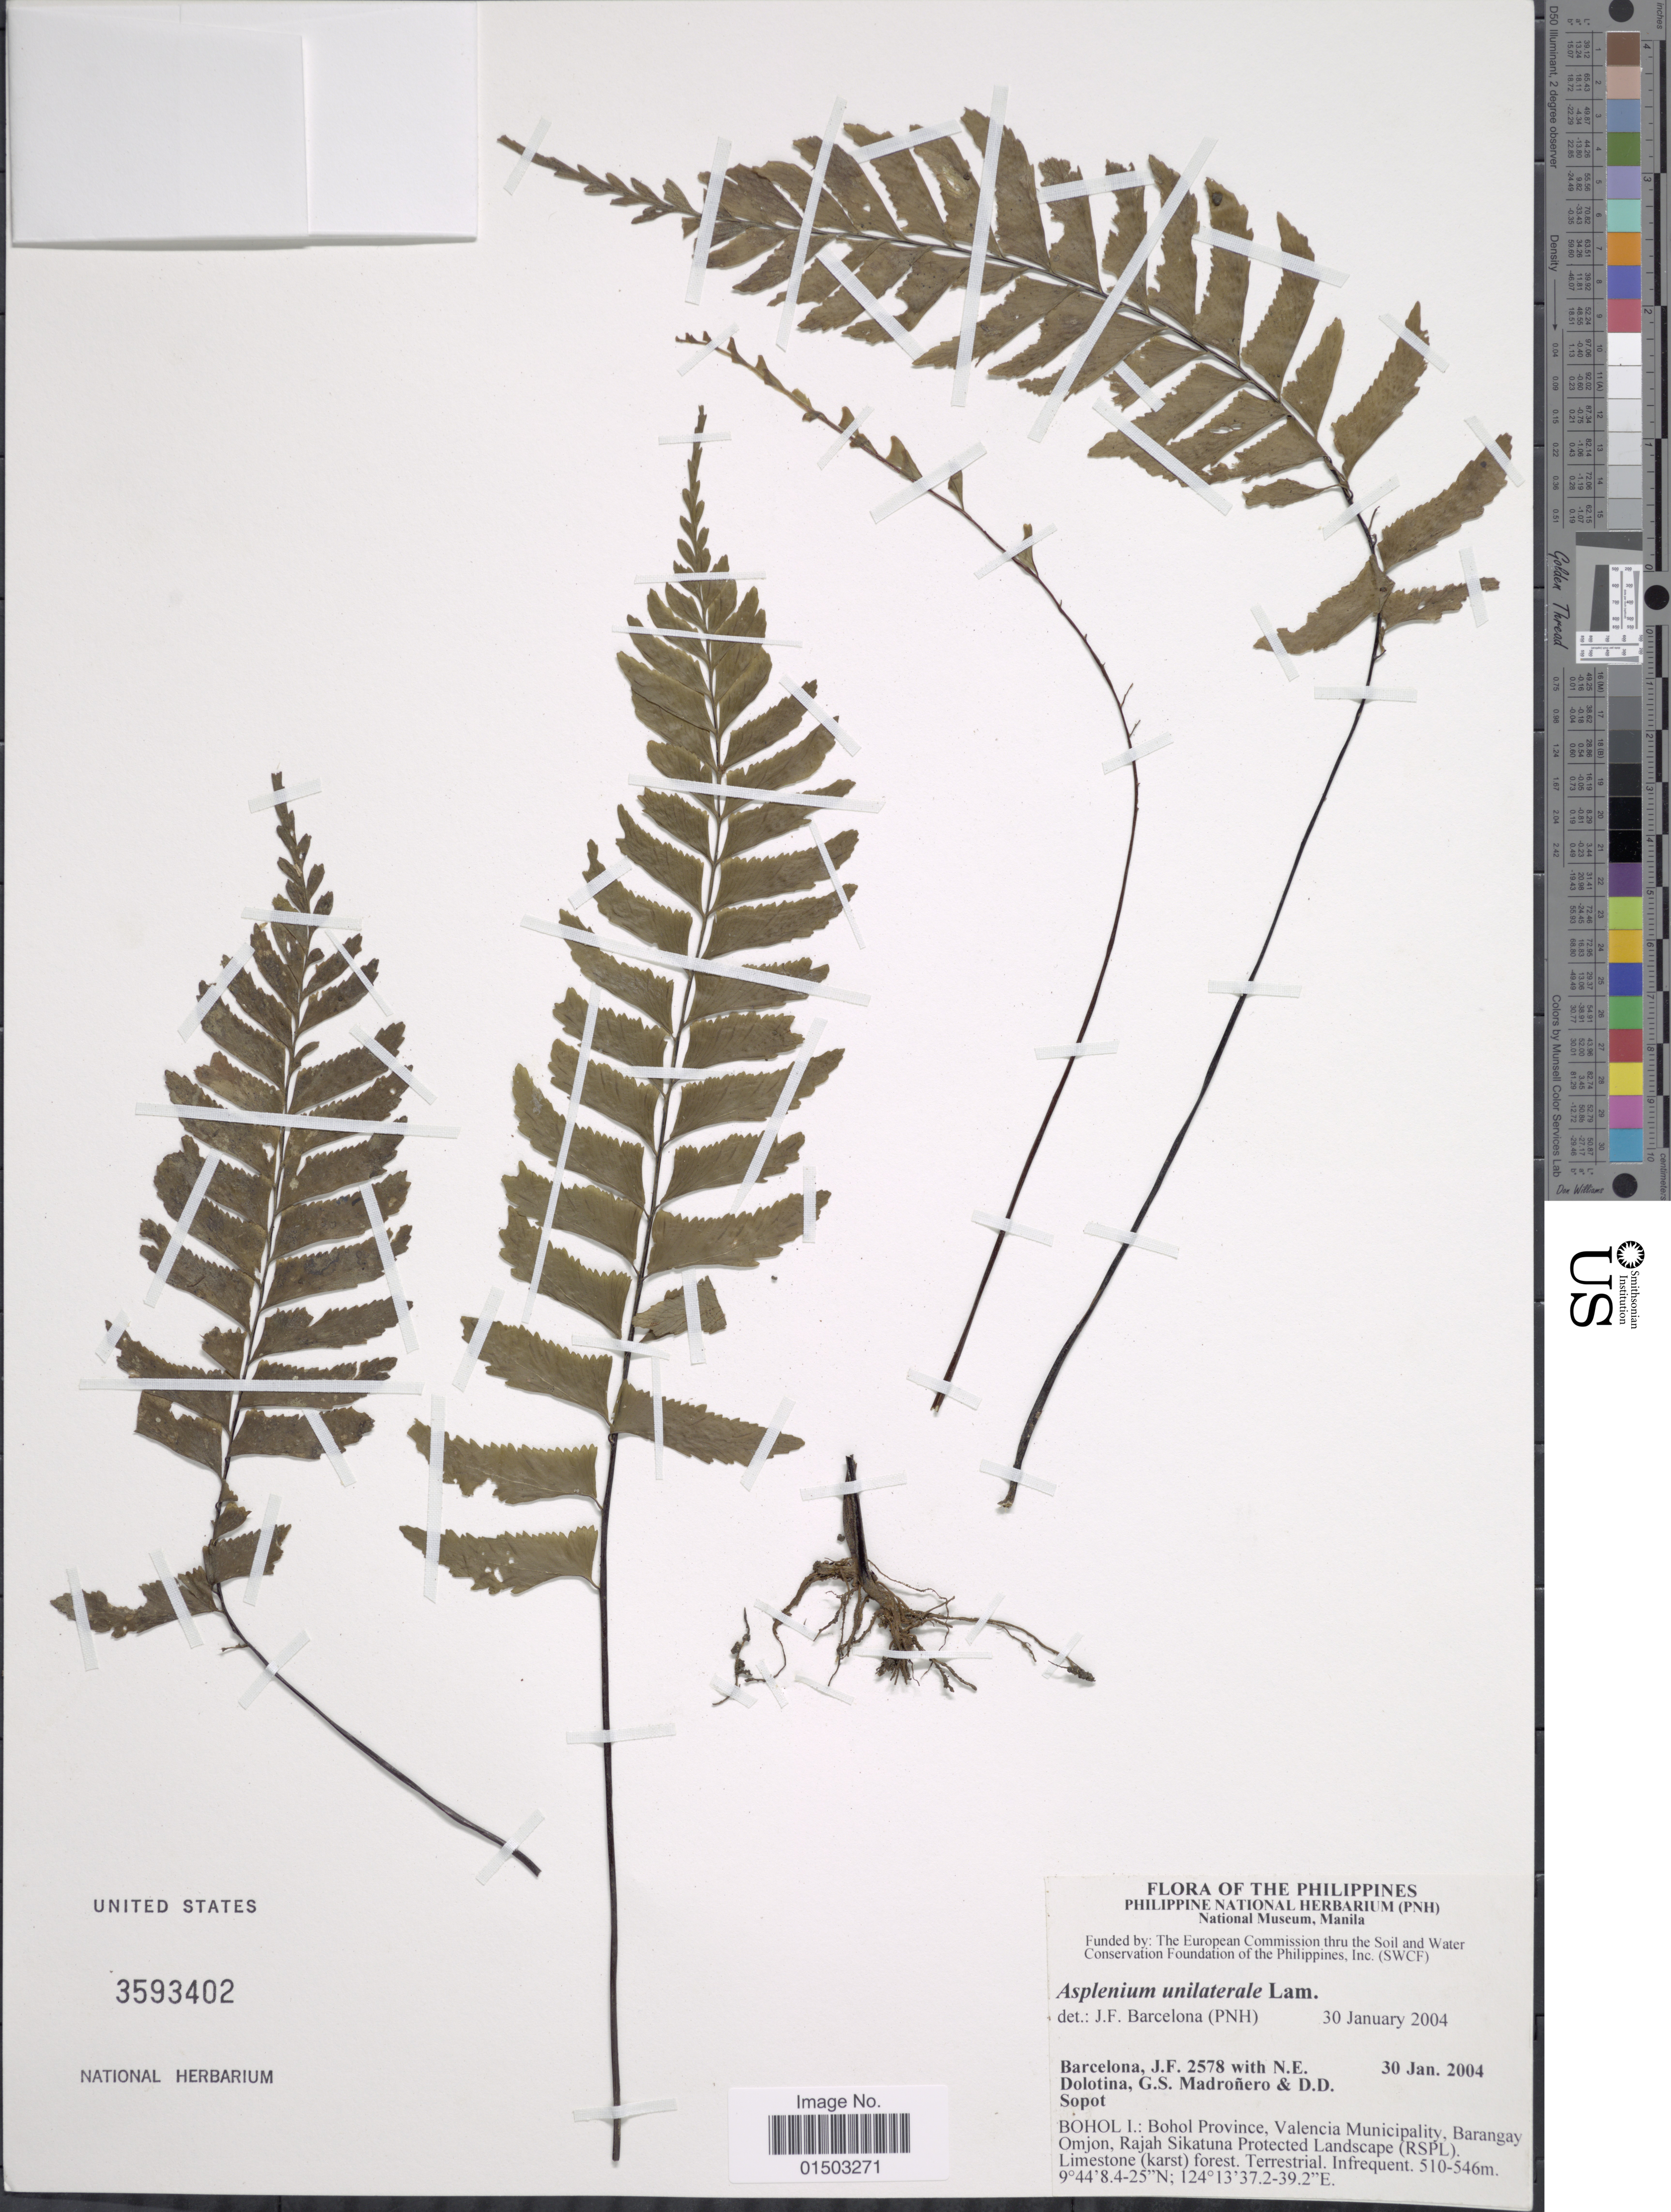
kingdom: Plantae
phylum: Tracheophyta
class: Polypodiopsida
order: Polypodiales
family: Aspleniaceae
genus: Hymenasplenium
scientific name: Hymenasplenium unilaterale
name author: (Lam.) Hayata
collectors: J. F. Barcelona, N. Dolotina, G. Madroñero & D. Sopot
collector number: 2578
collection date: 2004-01-30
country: Philippines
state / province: Central Visayas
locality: Philippines, Bohol I.: Bohol Province, Valencia Municipality, Barangay, Omjon, Rajah Sikatuna, Protected Landscape (RSPL).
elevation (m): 510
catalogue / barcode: US 3593402